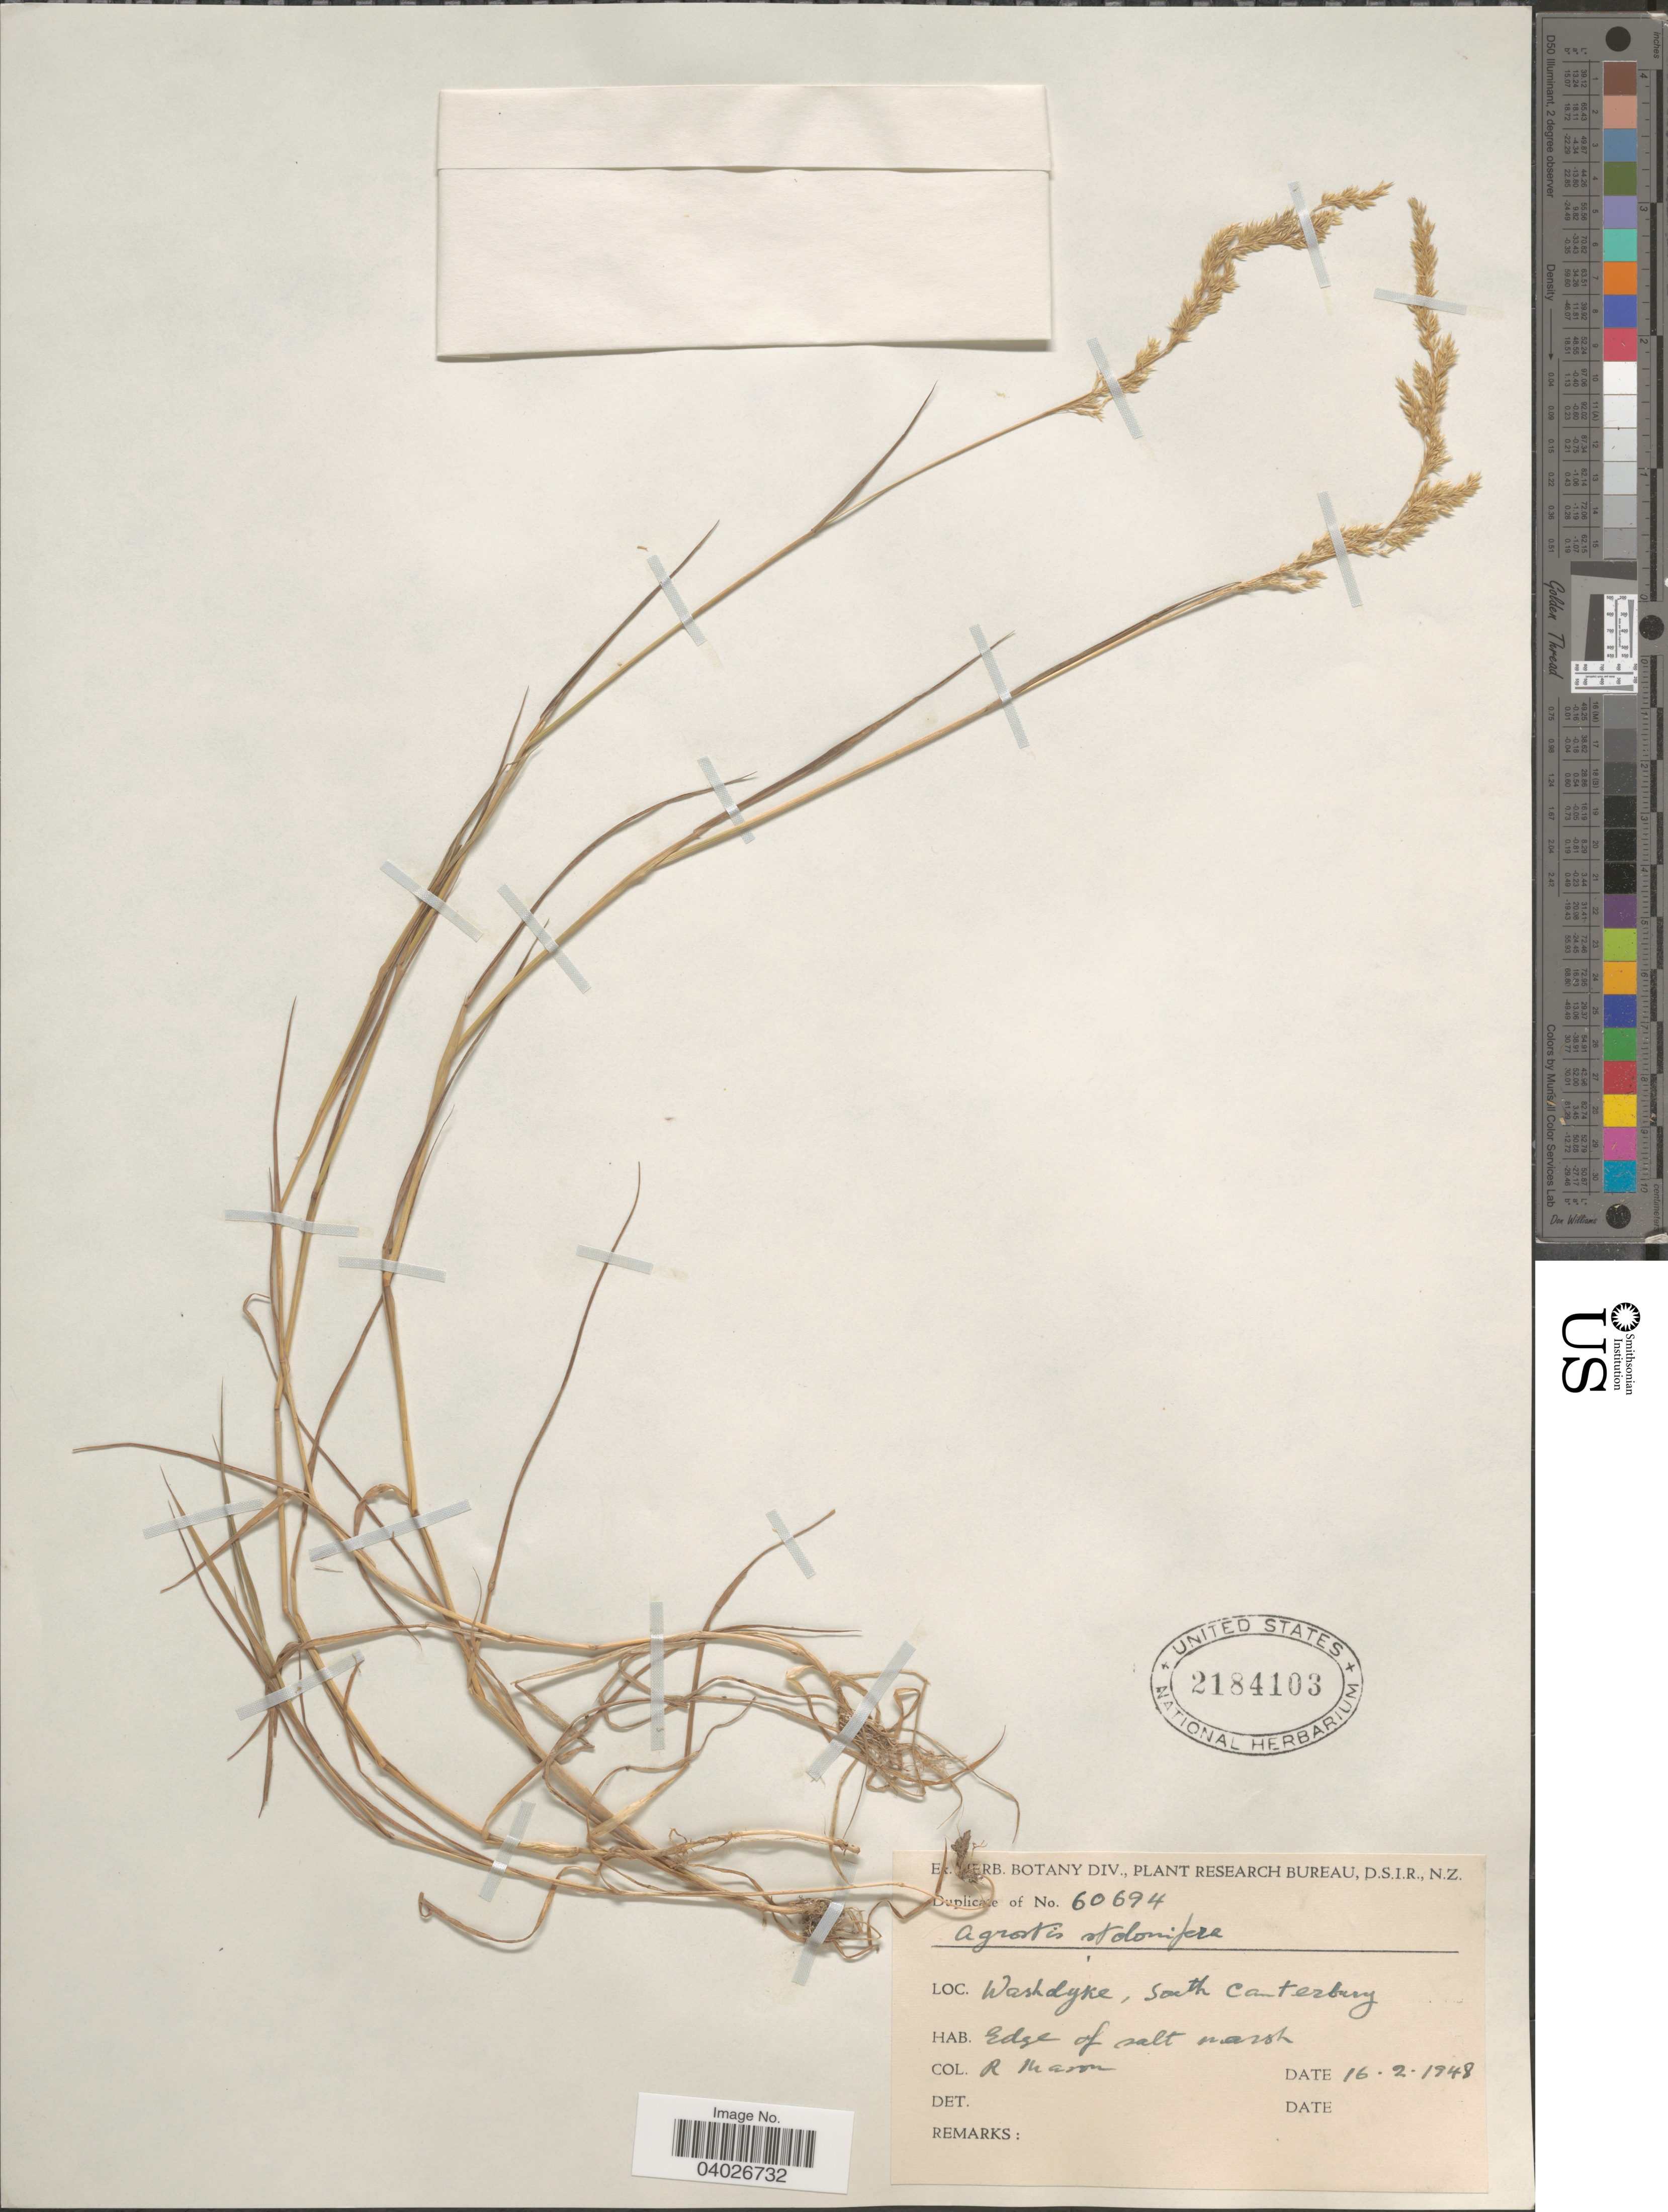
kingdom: Plantae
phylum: Tracheophyta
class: Liliopsida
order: Poales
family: Poaceae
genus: Agrostis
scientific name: Agrostis stolonifera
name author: L.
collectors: R. Mason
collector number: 60694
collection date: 1948-02-16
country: New Zealand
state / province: Canterbury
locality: Washdyke, South Canterbury.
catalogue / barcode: US 2184103